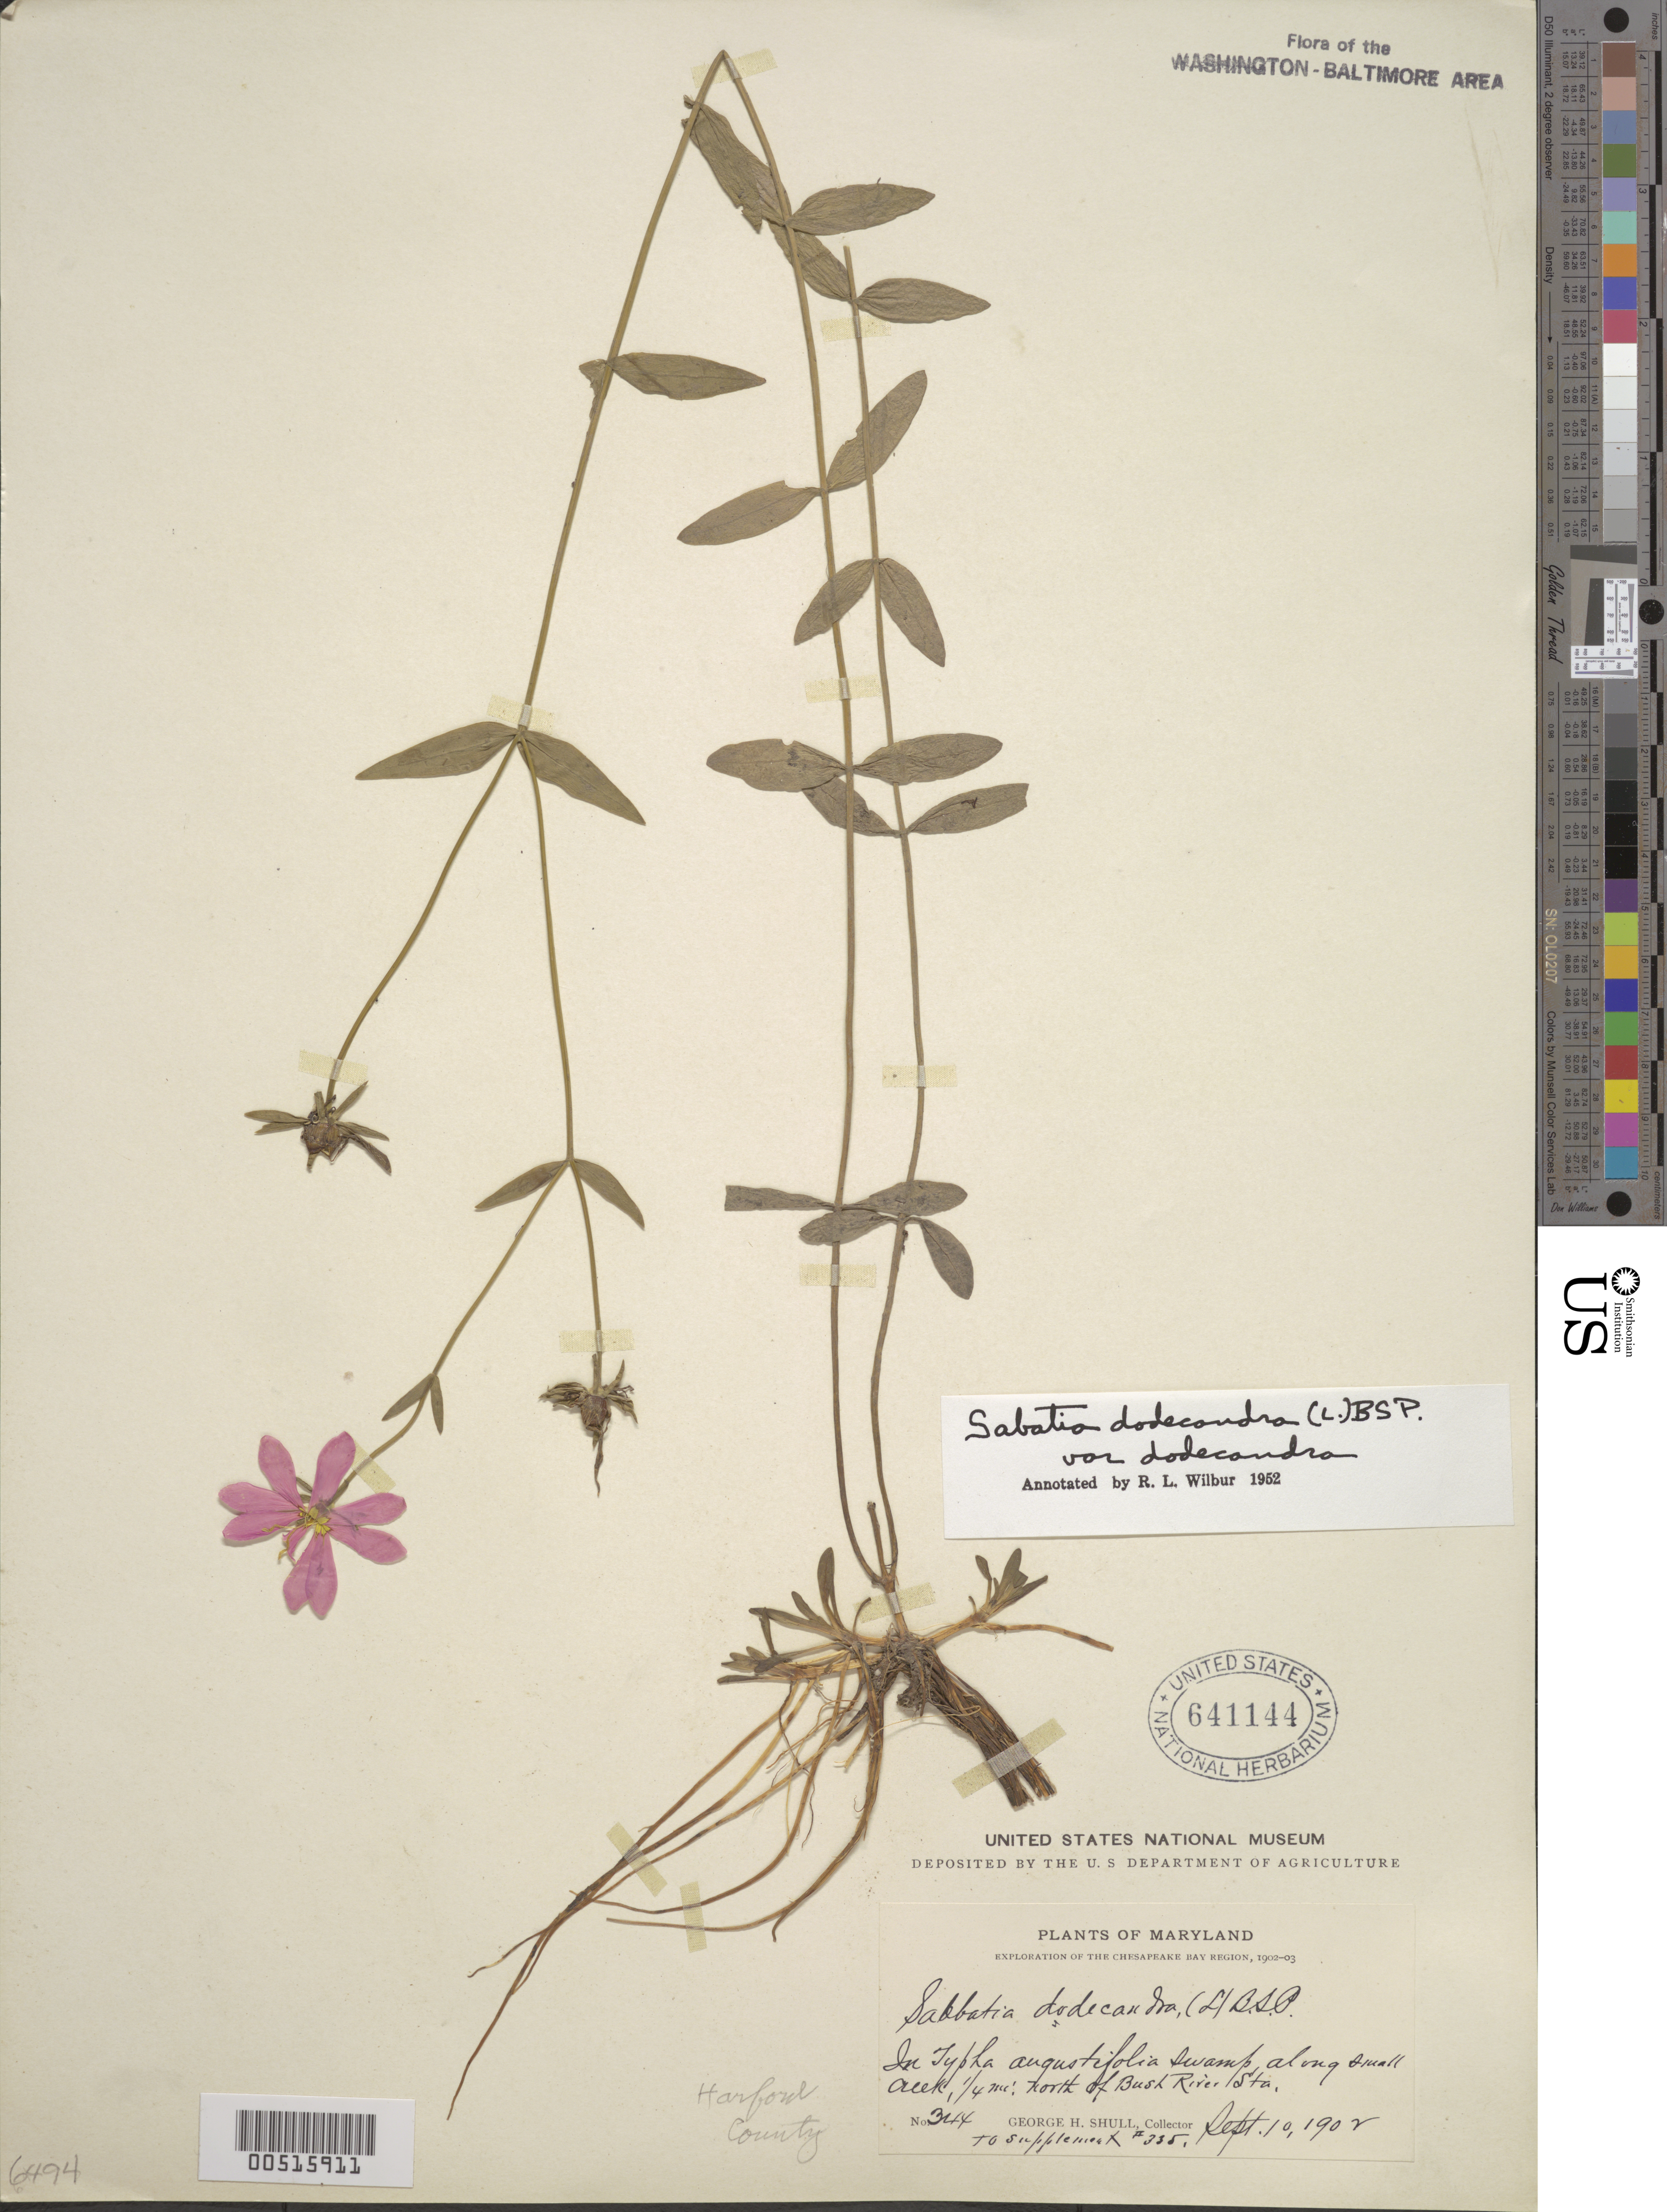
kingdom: Plantae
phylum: Tracheophyta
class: Magnoliopsida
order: Gentianales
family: Gentianaceae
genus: Sabatia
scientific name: Sabatia dodecandra var. dodecandra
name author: (L.) Britton et al.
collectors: G. H. Shull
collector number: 344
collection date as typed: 10 Sep 1902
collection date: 1902-09-10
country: United States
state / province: Maryland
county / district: Harford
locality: Bush River Station, 0.25 mi. N Of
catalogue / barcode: US 641144